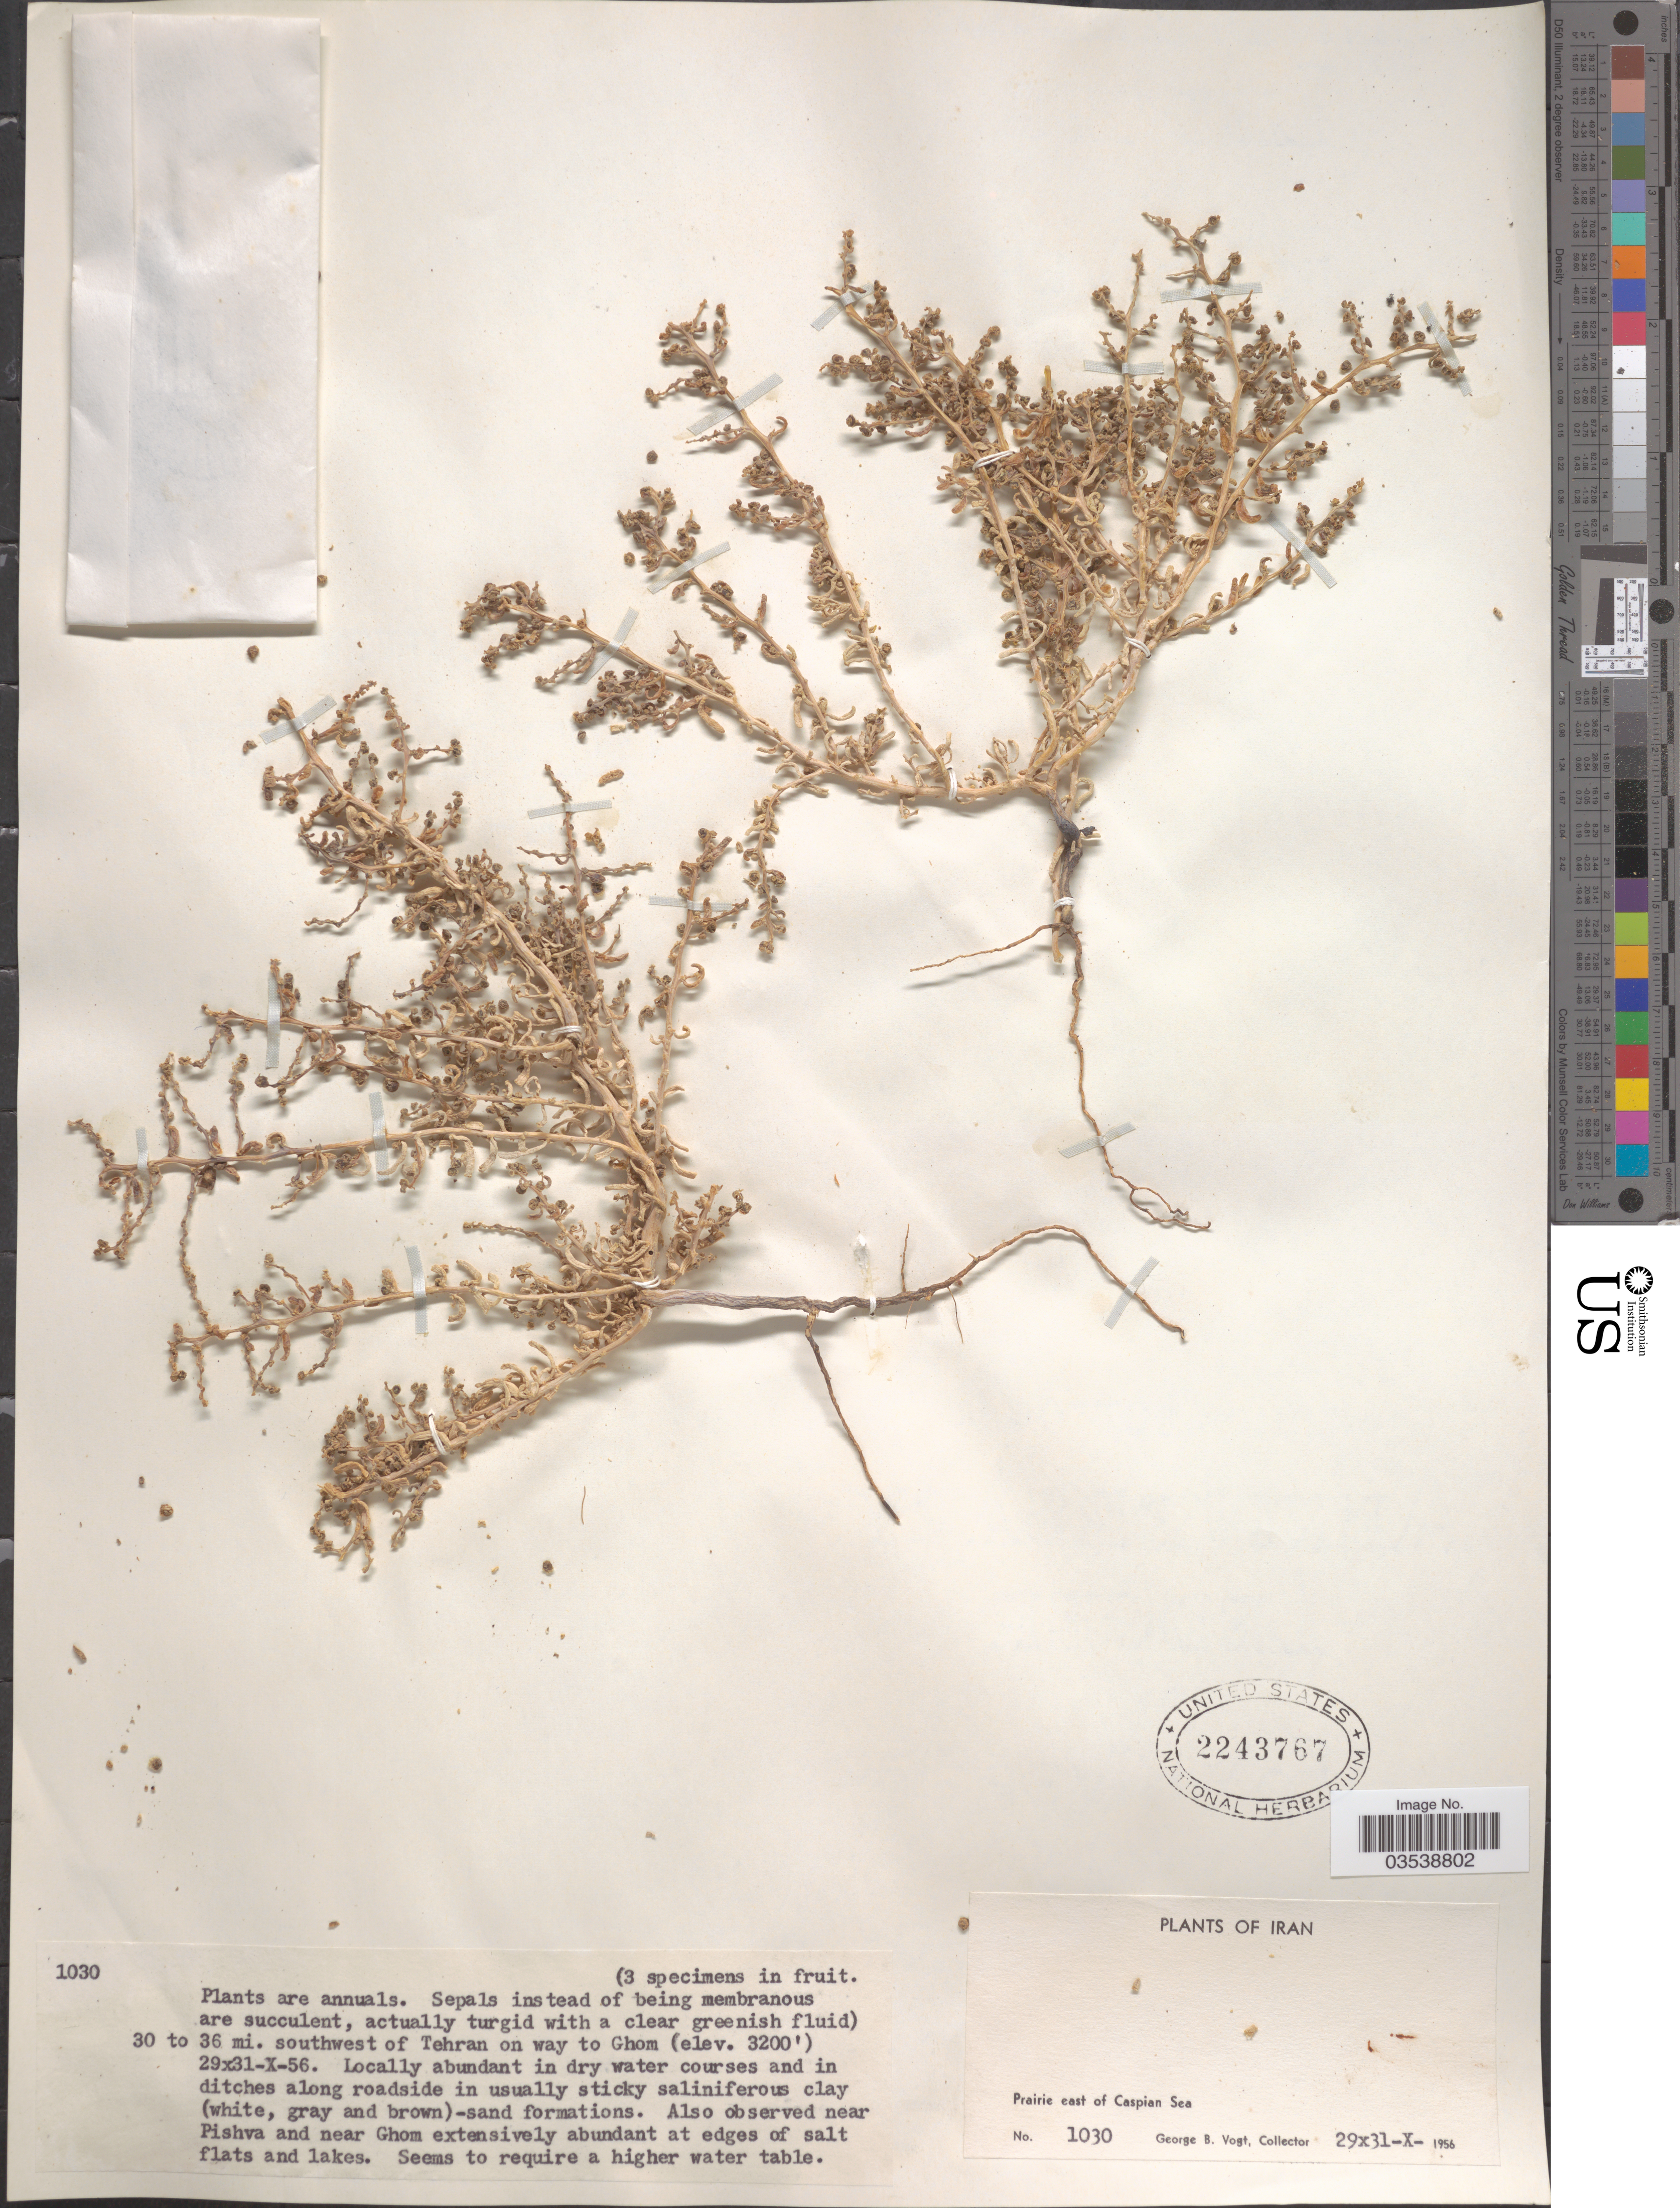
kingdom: Plantae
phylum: Tracheophyta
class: Magnoliopsida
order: Caryophyllales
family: Amaranthaceae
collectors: G. B. Vogt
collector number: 1030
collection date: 1956-10-29/1956-10-31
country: Iran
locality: Prairie east of Caspian Sea. 30 to 36 mi. southwest of Tehran on way to Ghom. Near Pishva and near Ghom.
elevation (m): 975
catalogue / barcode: US 2243767